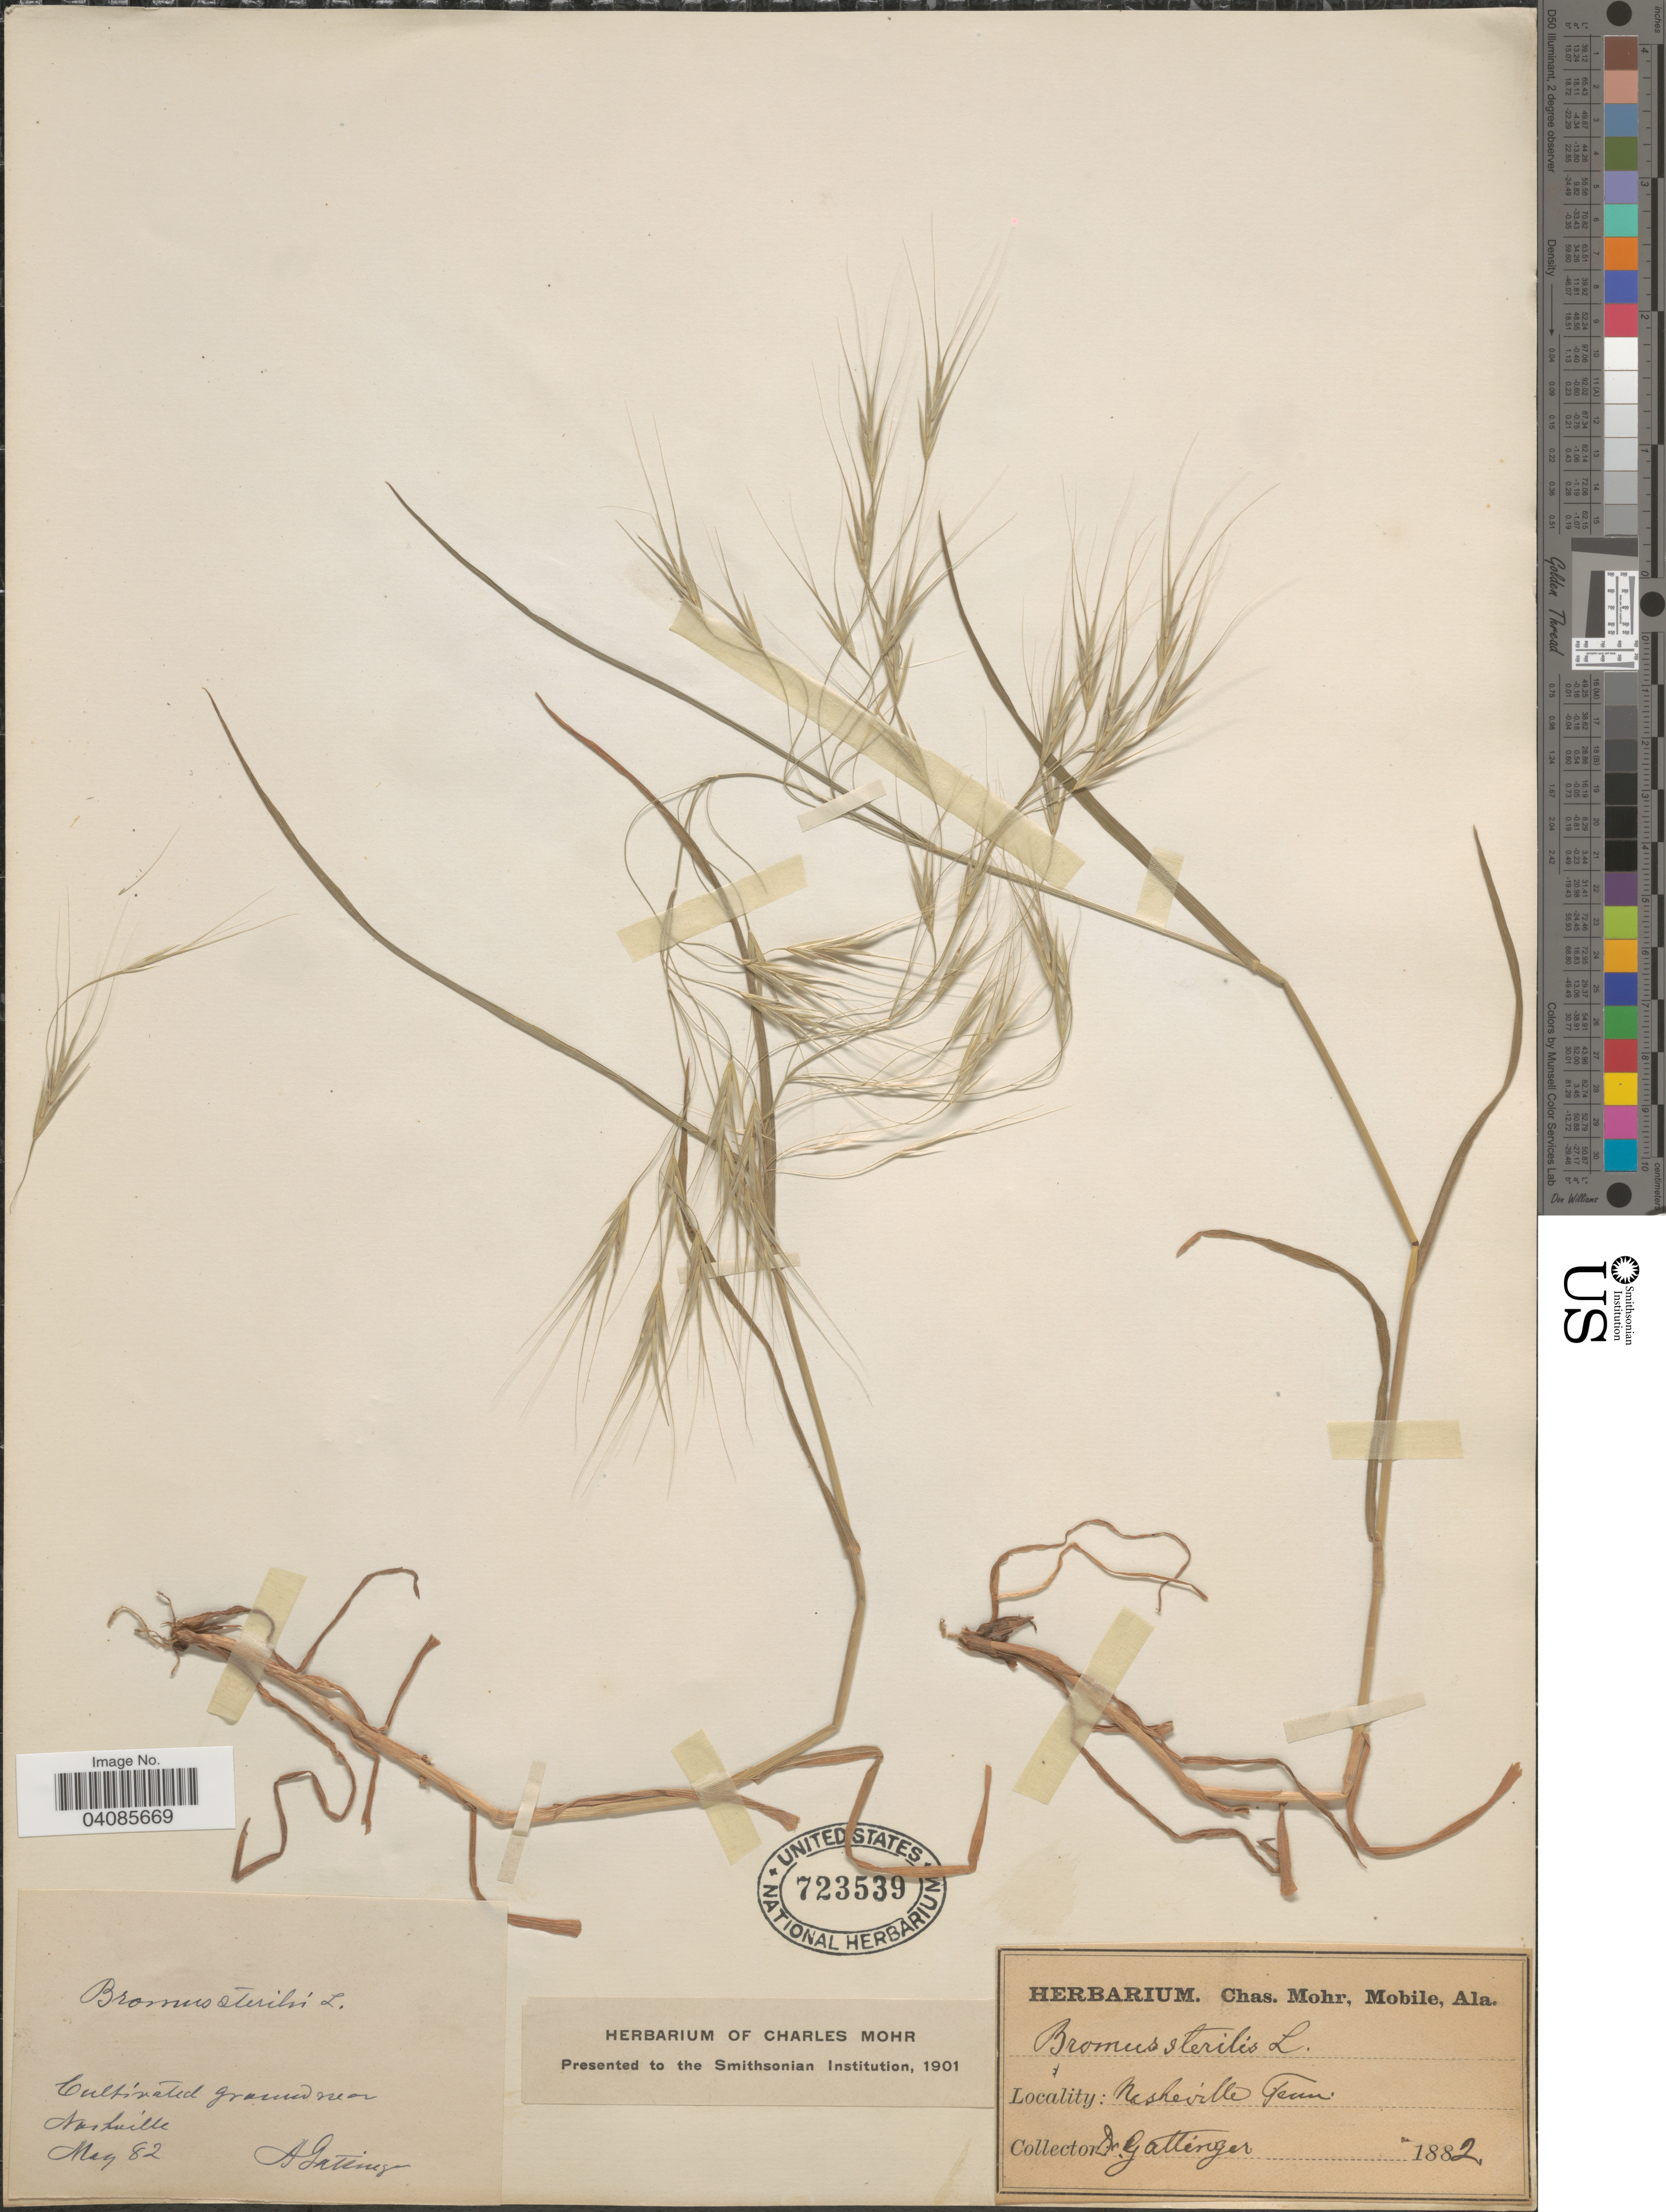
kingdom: Plantae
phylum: Tracheophyta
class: Liliopsida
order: Poales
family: Poaceae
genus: Bromus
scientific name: Bromus sterilis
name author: L.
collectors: A. Gattinger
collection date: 1882-05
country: United States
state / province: Tennessee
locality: Cultivated ground near Nashville.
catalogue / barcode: US 723539